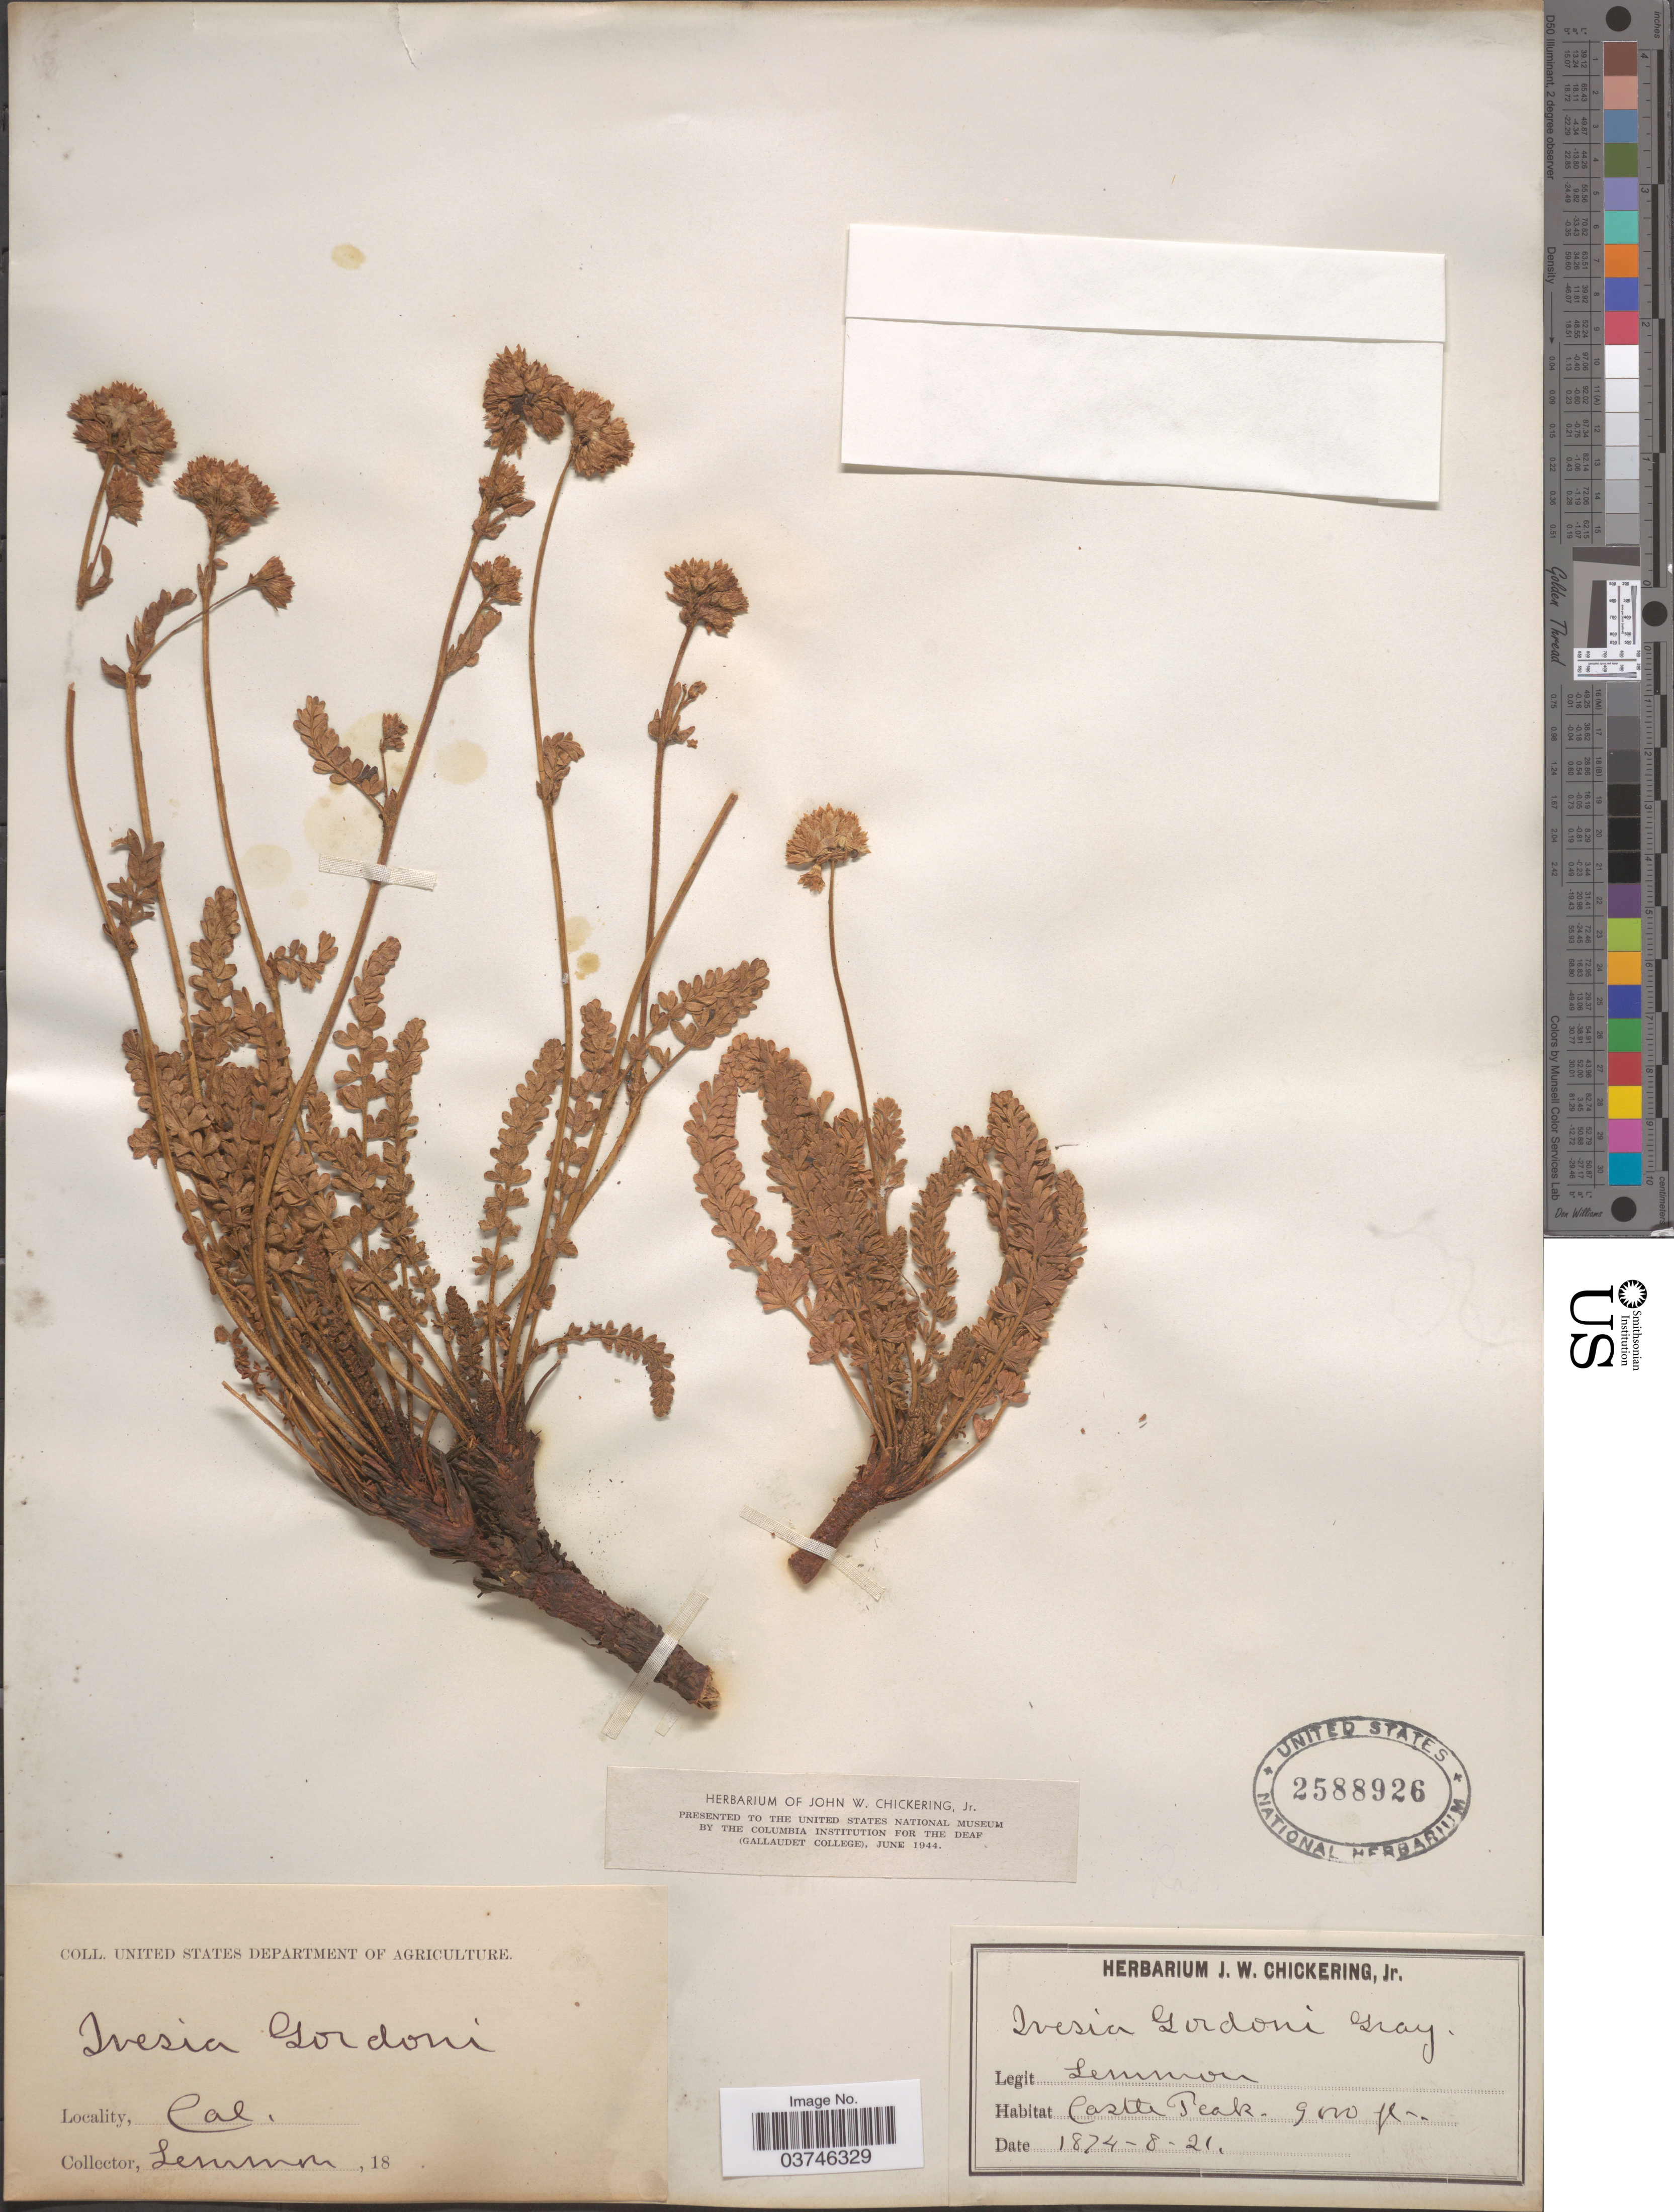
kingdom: Plantae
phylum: Tracheophyta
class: Magnoliopsida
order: Rosales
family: Rosaceae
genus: Potentilla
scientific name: Potentilla gordonii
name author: (Hook.) Greene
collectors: -- Lemmon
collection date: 1874-08-21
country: United States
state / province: California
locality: Castle Peak.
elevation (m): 2743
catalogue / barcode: US 2588926